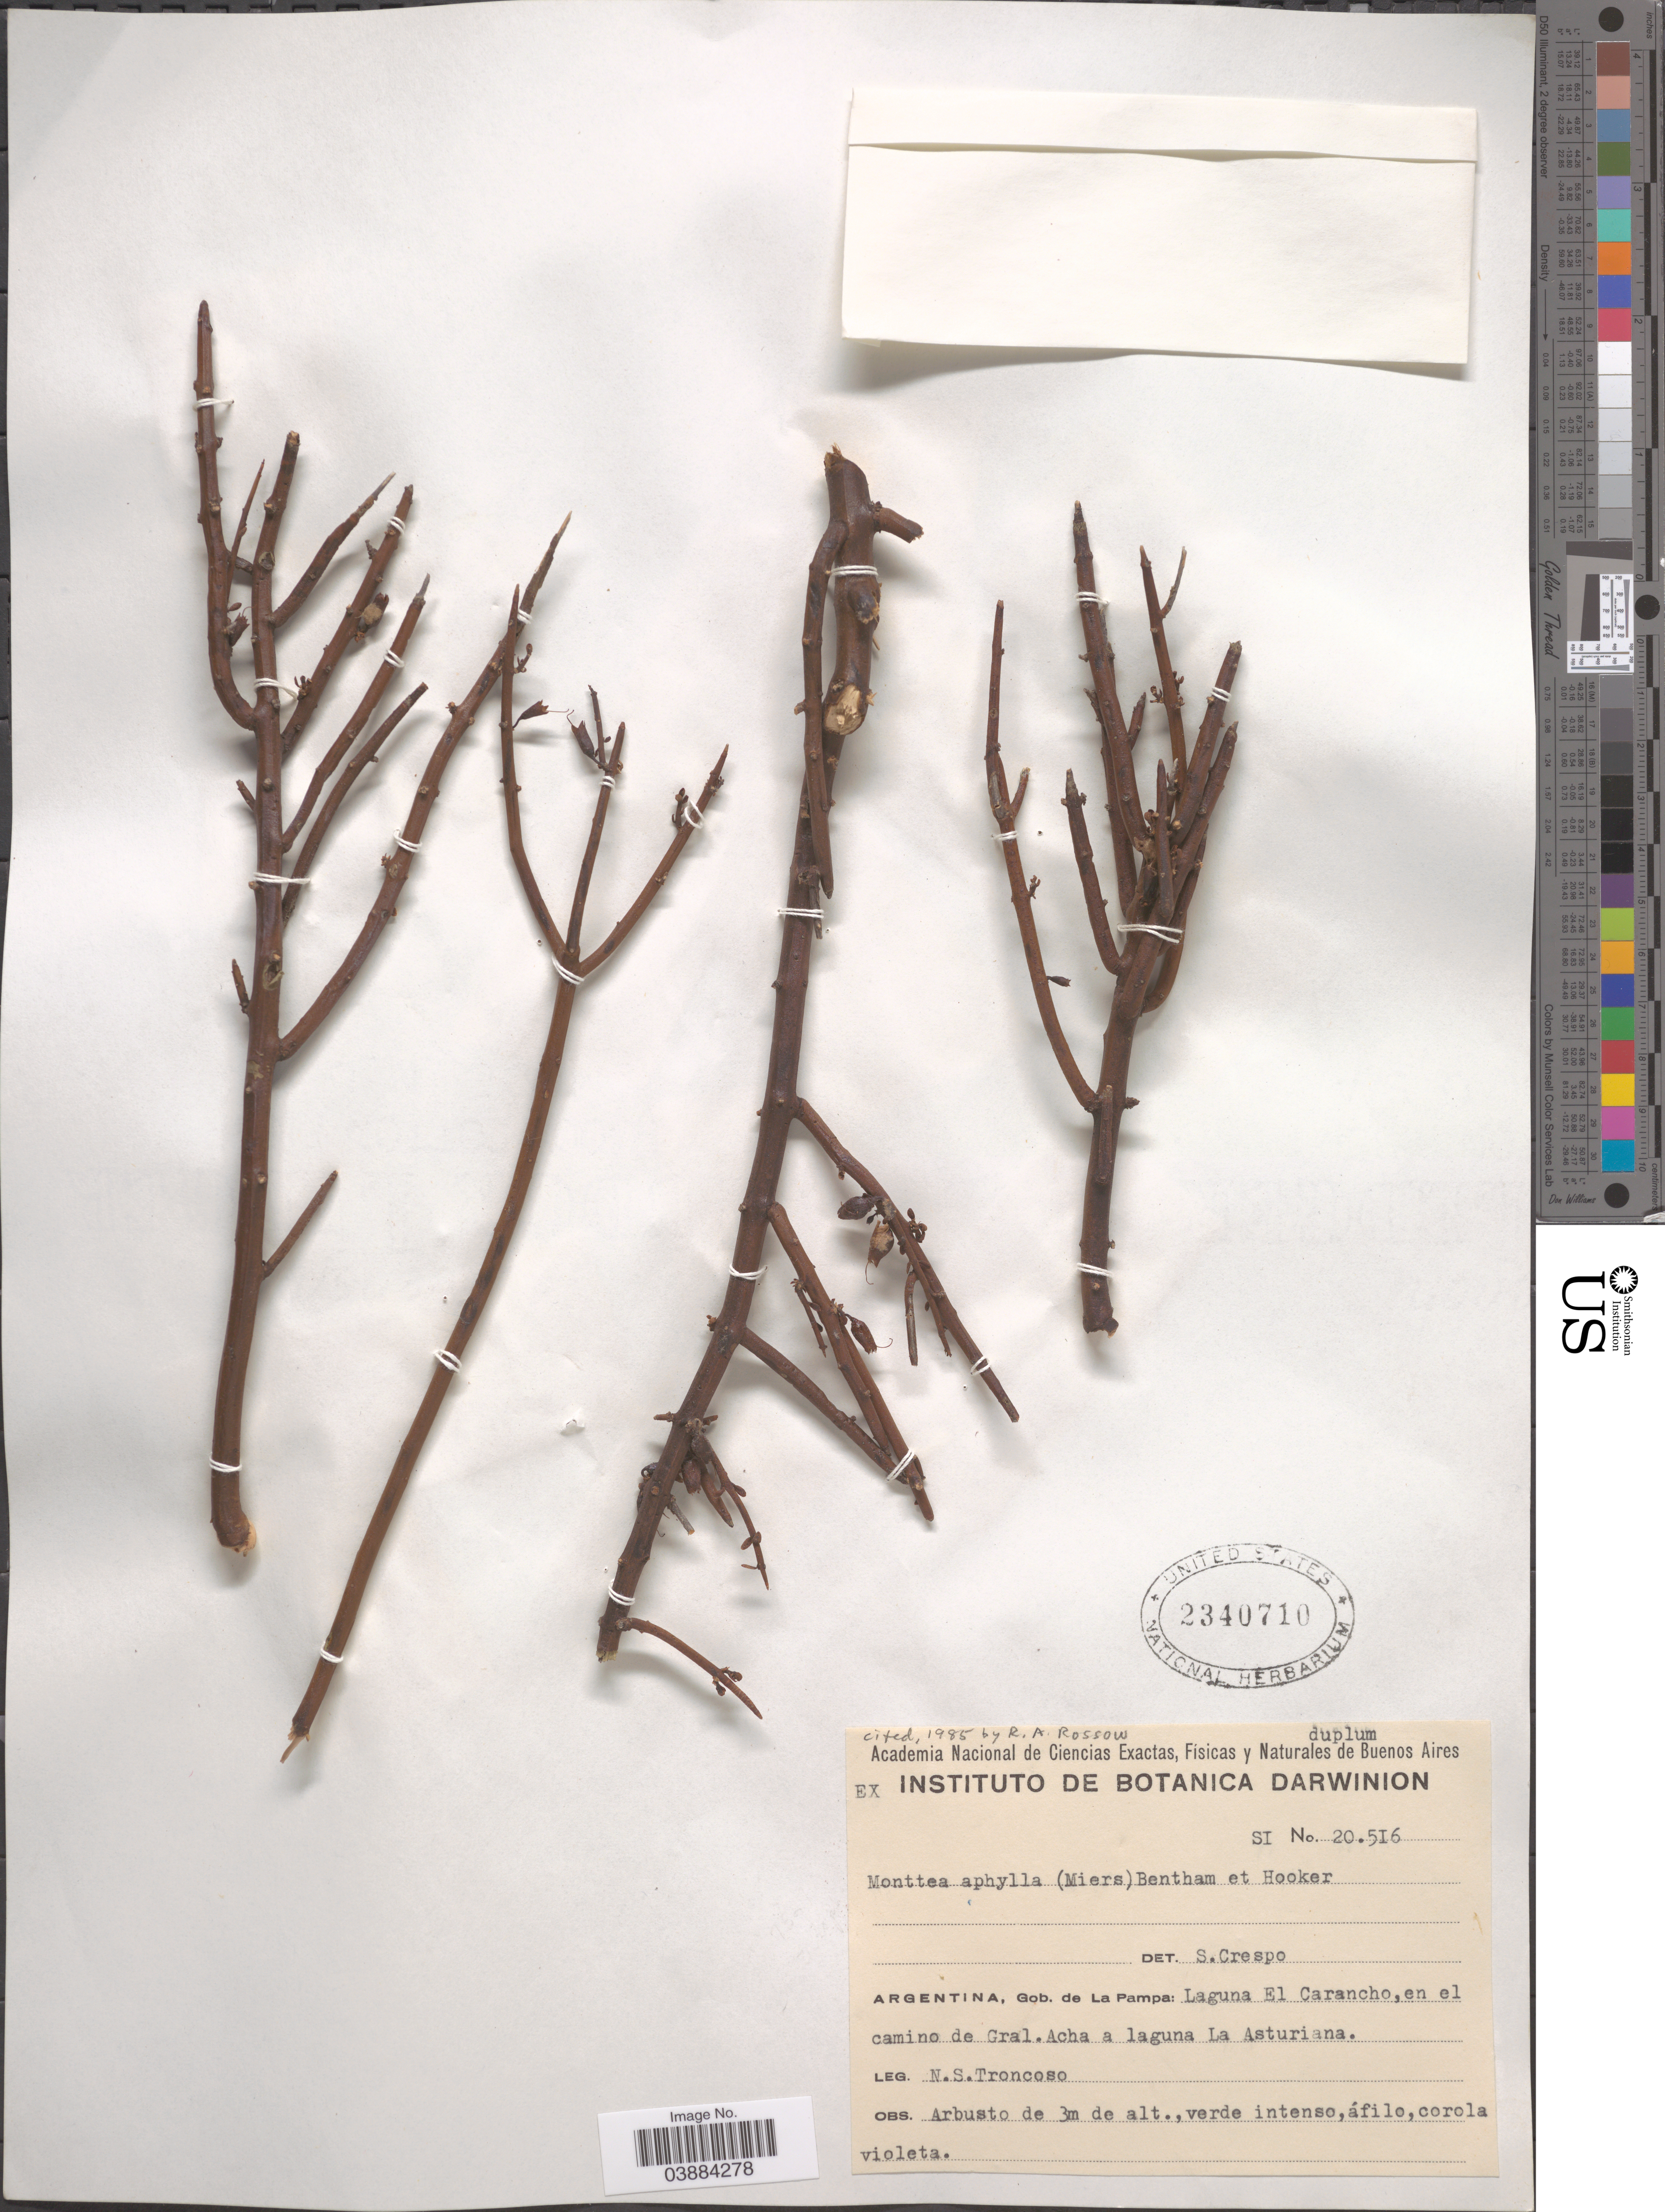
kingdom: Plantae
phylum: Tracheophyta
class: Magnoliopsida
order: Lamiales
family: Plantaginaceae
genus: Monttea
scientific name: Monttea aphylla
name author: (Miers) Benth. & Hook. f.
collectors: N. Troncoso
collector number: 20516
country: Argentina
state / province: La Pampa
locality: Gob. de La Pampa: Laguna El Carancho, en el camino de Gral. Acha a la guna La Asturiana.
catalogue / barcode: US 2340710